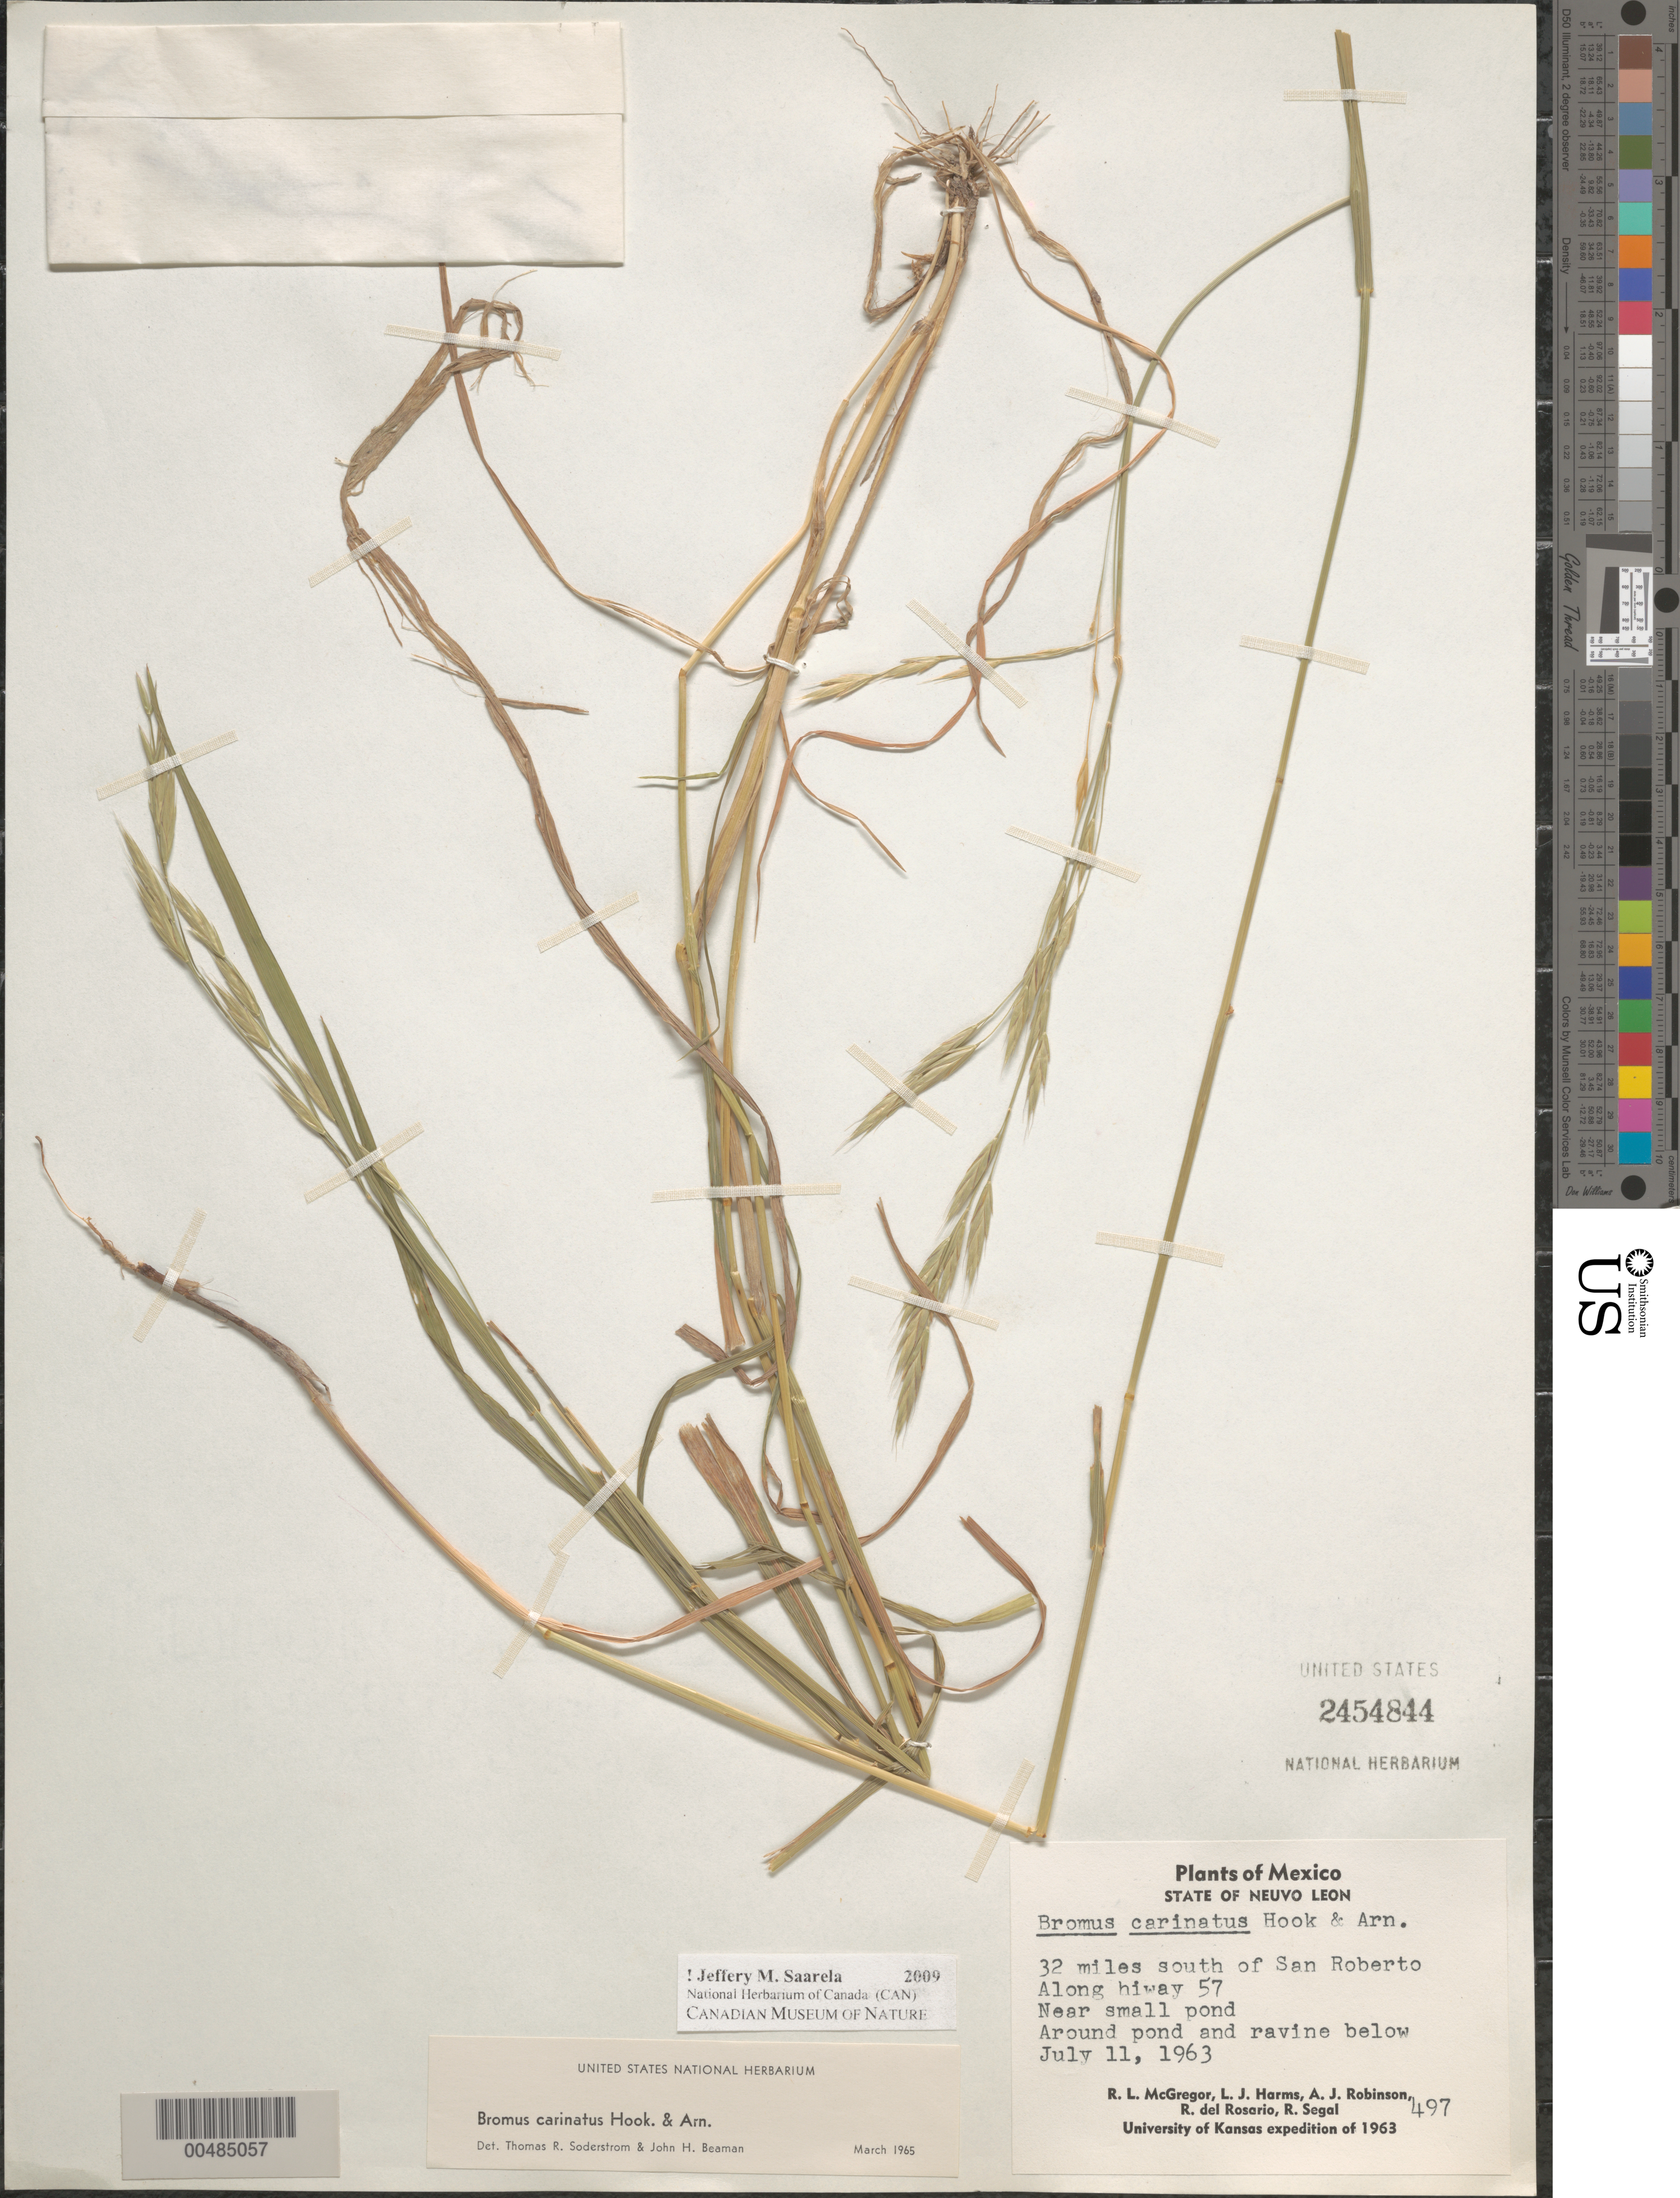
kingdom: Plantae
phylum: Tracheophyta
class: Liliopsida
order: Poales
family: Poaceae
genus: Bromus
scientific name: Bromus carinatus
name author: Hook. & Arn.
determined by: Soderstrom, T. R.; Beaman, J. H.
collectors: R. McGregor, L. Harms & A. J. Robinson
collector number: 497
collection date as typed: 11 Jul 1963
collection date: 1963-07-11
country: Mexico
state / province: Nuevo León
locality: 32 mi S of San Roberto, along highway 57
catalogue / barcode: US 2454844